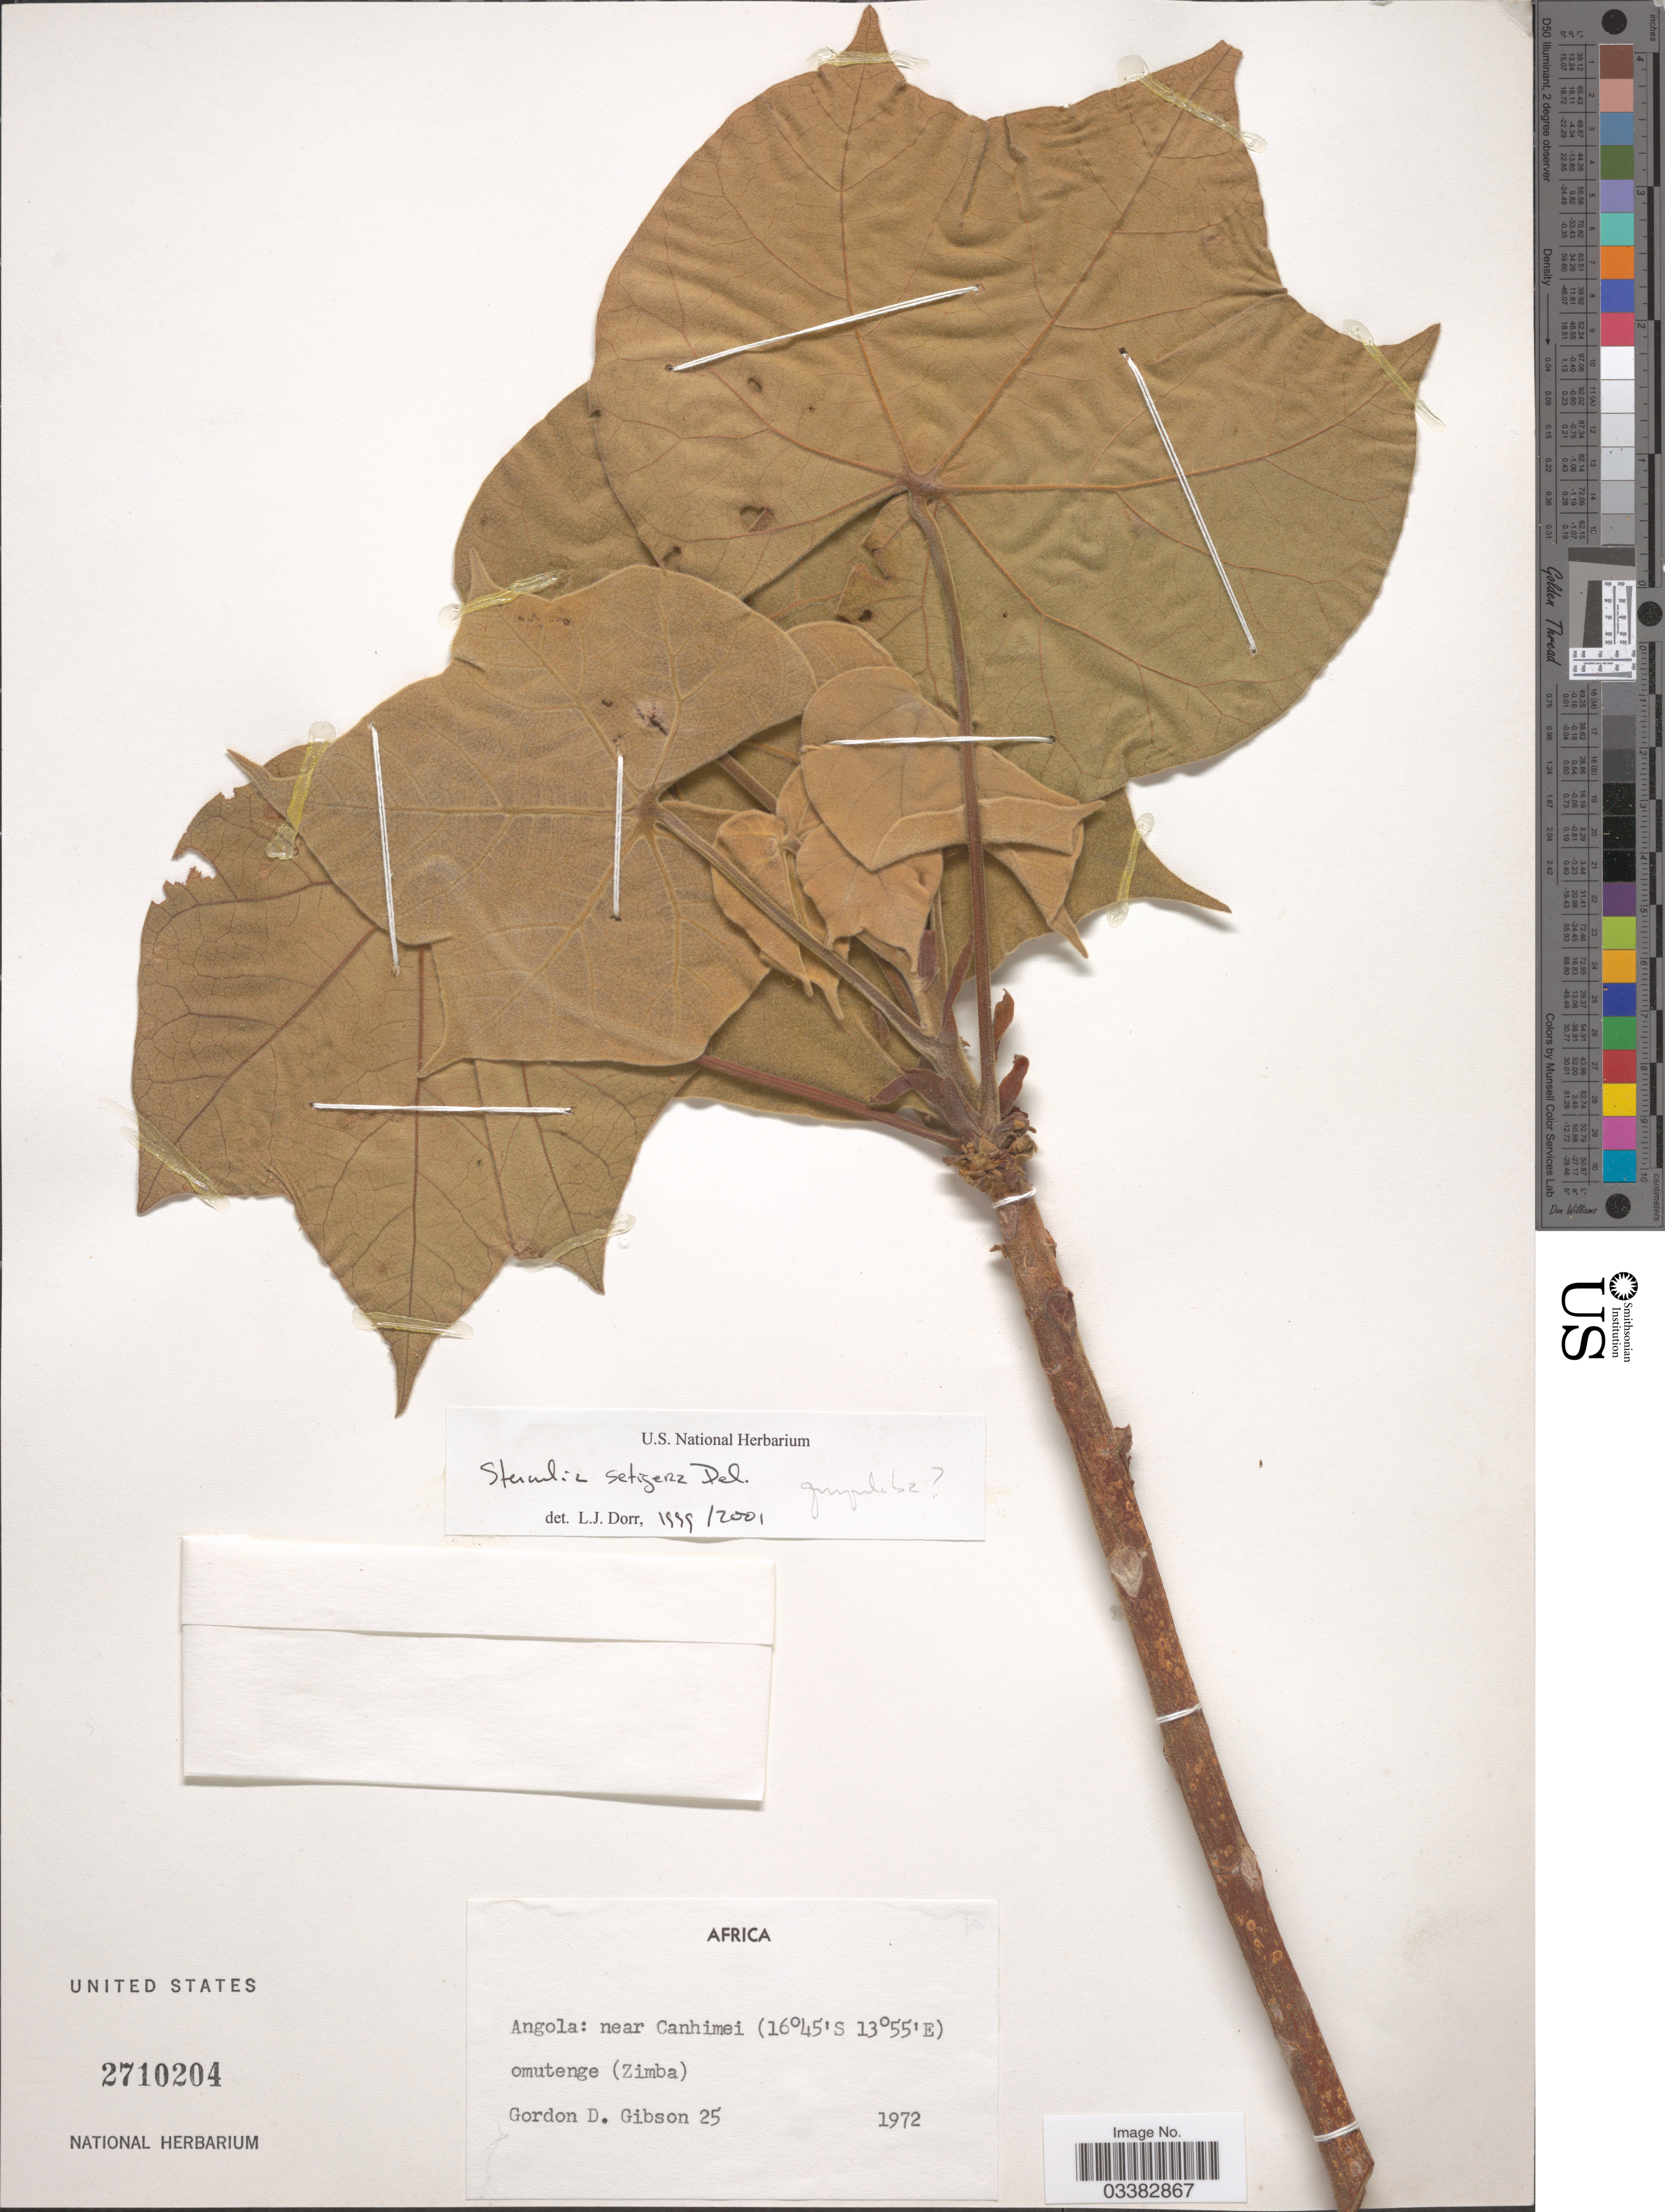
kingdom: Plantae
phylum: Tracheophyta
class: Magnoliopsida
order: Malvales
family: Malvaceae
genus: Sterculia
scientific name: Sterculia setigera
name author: Delile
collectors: G. D. Gibson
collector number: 25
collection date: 1972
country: Angola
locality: Near Canhimei.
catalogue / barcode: US 2710204